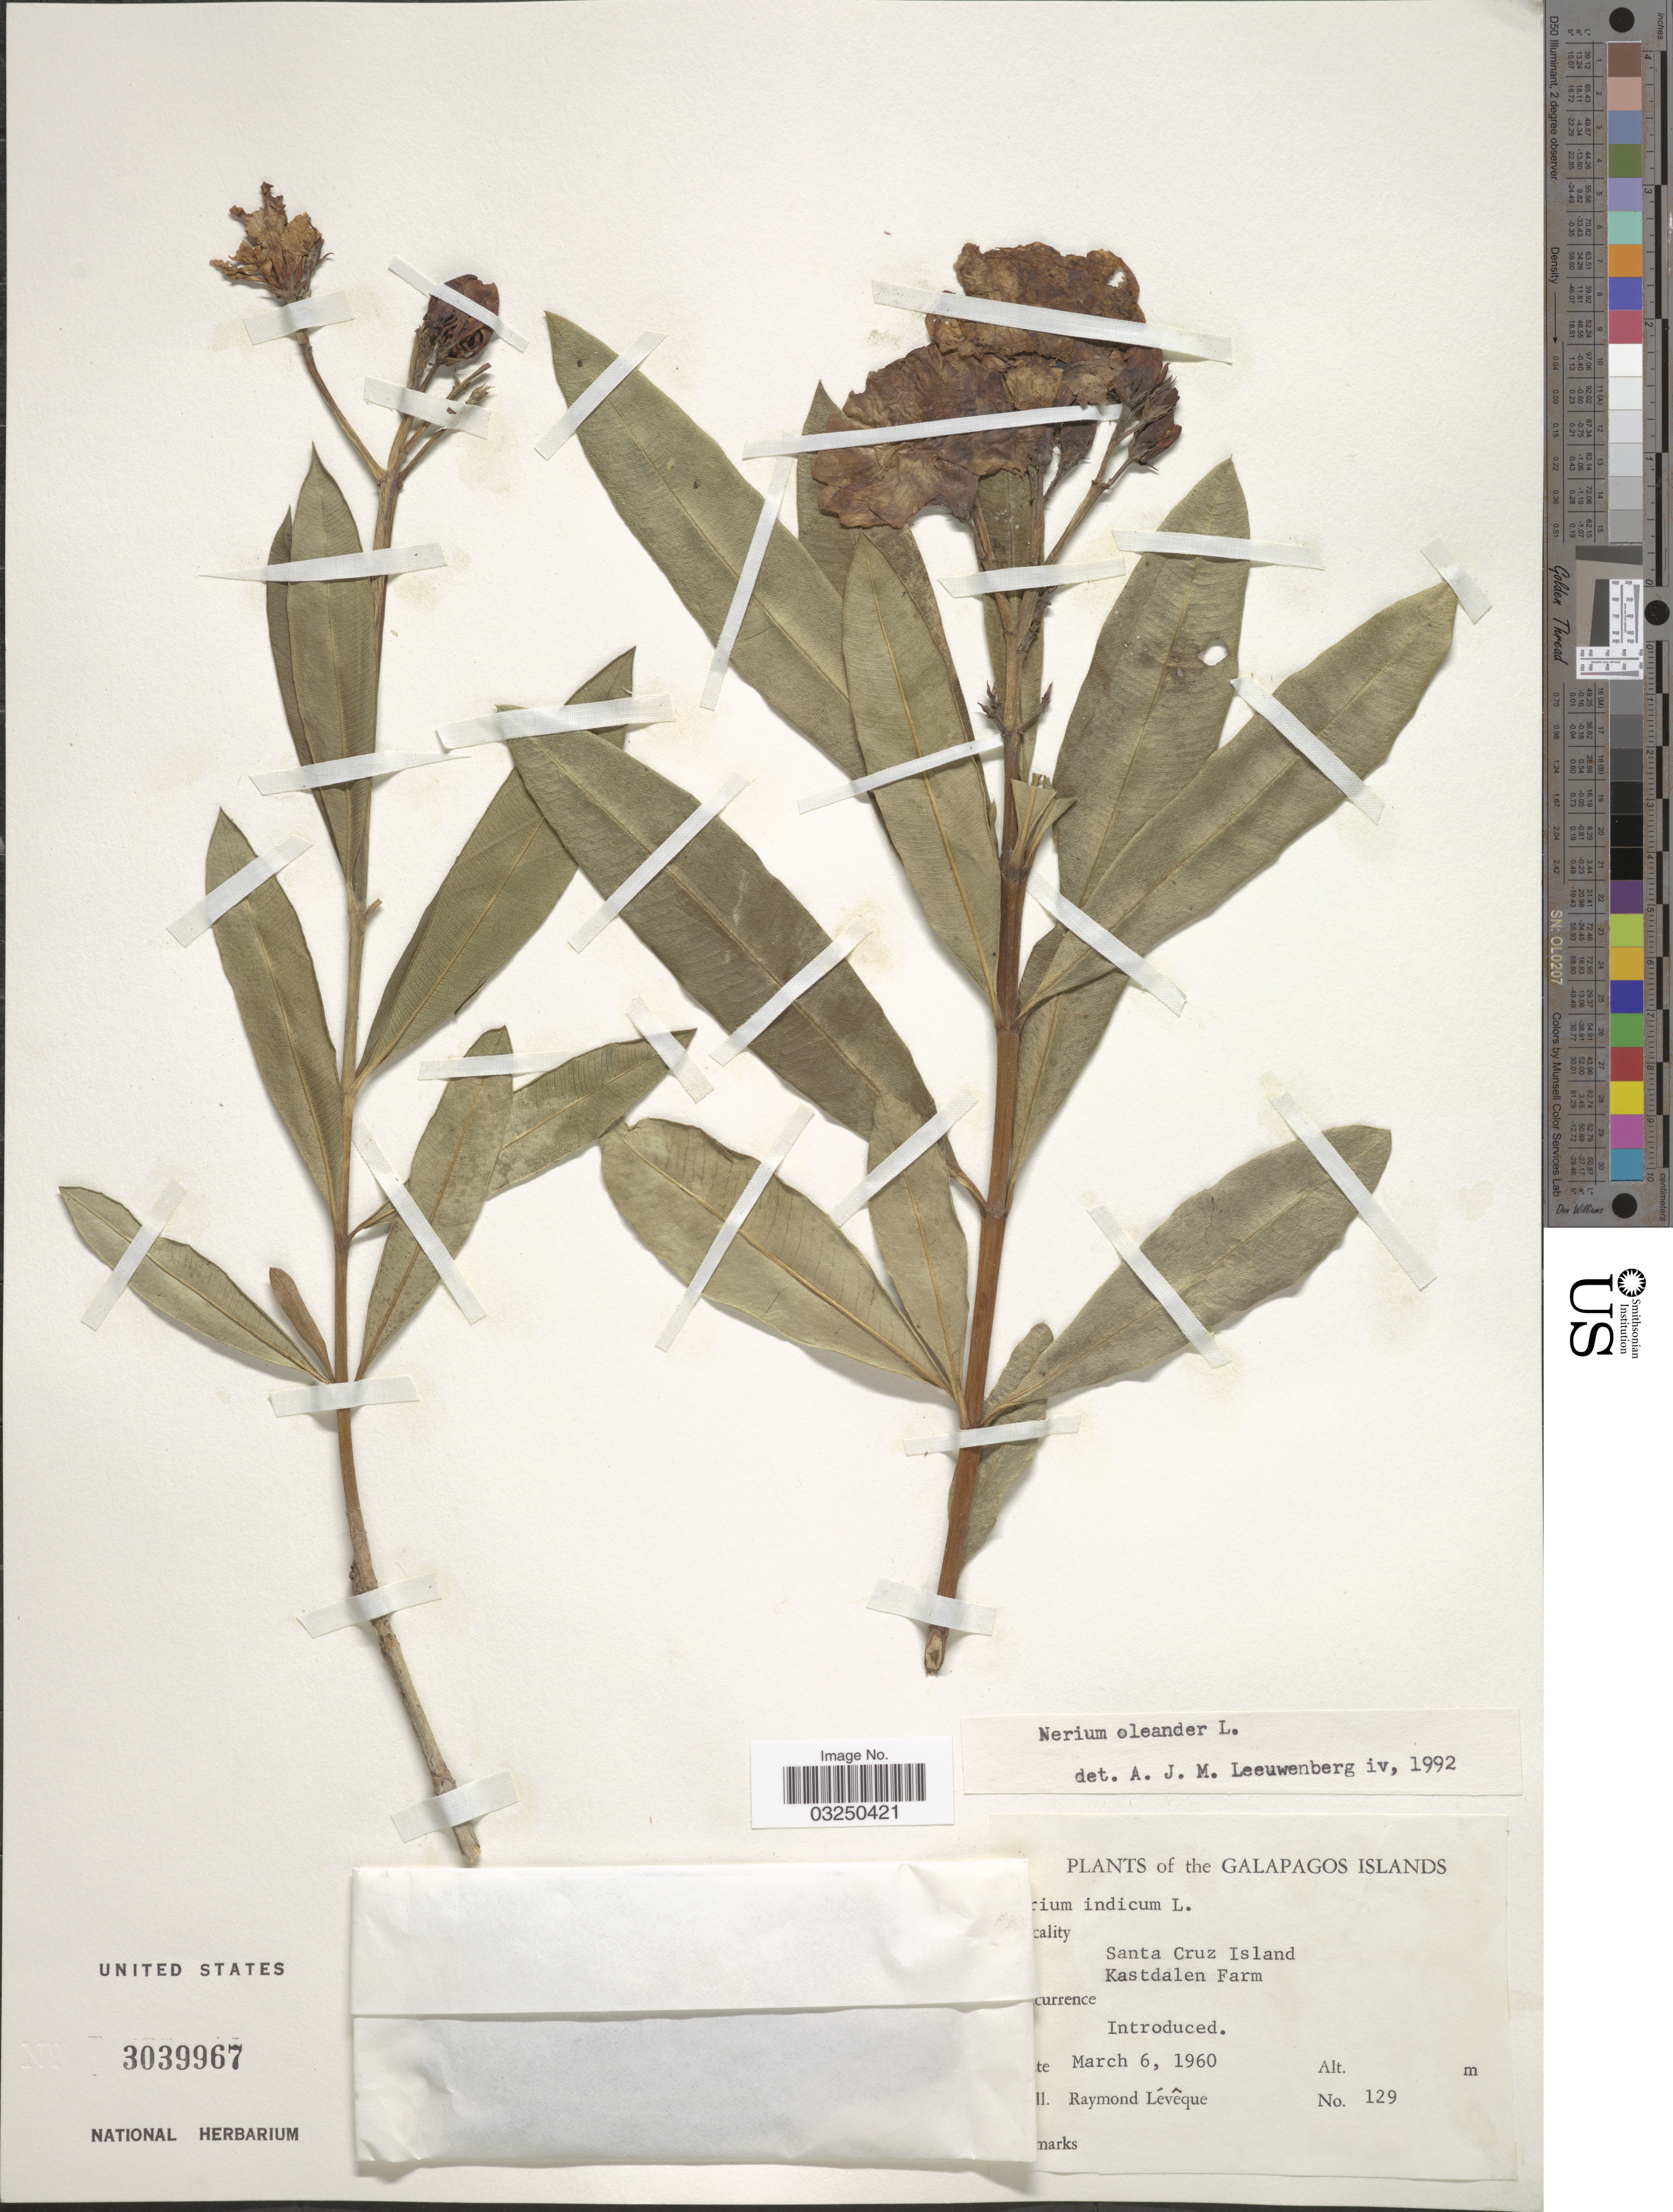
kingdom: Plantae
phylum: Tracheophyta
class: Magnoliopsida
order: Gentianales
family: Apocynaceae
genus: Nerium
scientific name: Nerium oleander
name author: L.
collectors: R. Lévêque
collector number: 129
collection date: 1960-03-06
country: Ecuador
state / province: Colón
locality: The Galapagos Islands. Santa Cruz Island. Kastdalen Farm.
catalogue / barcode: US 3039967